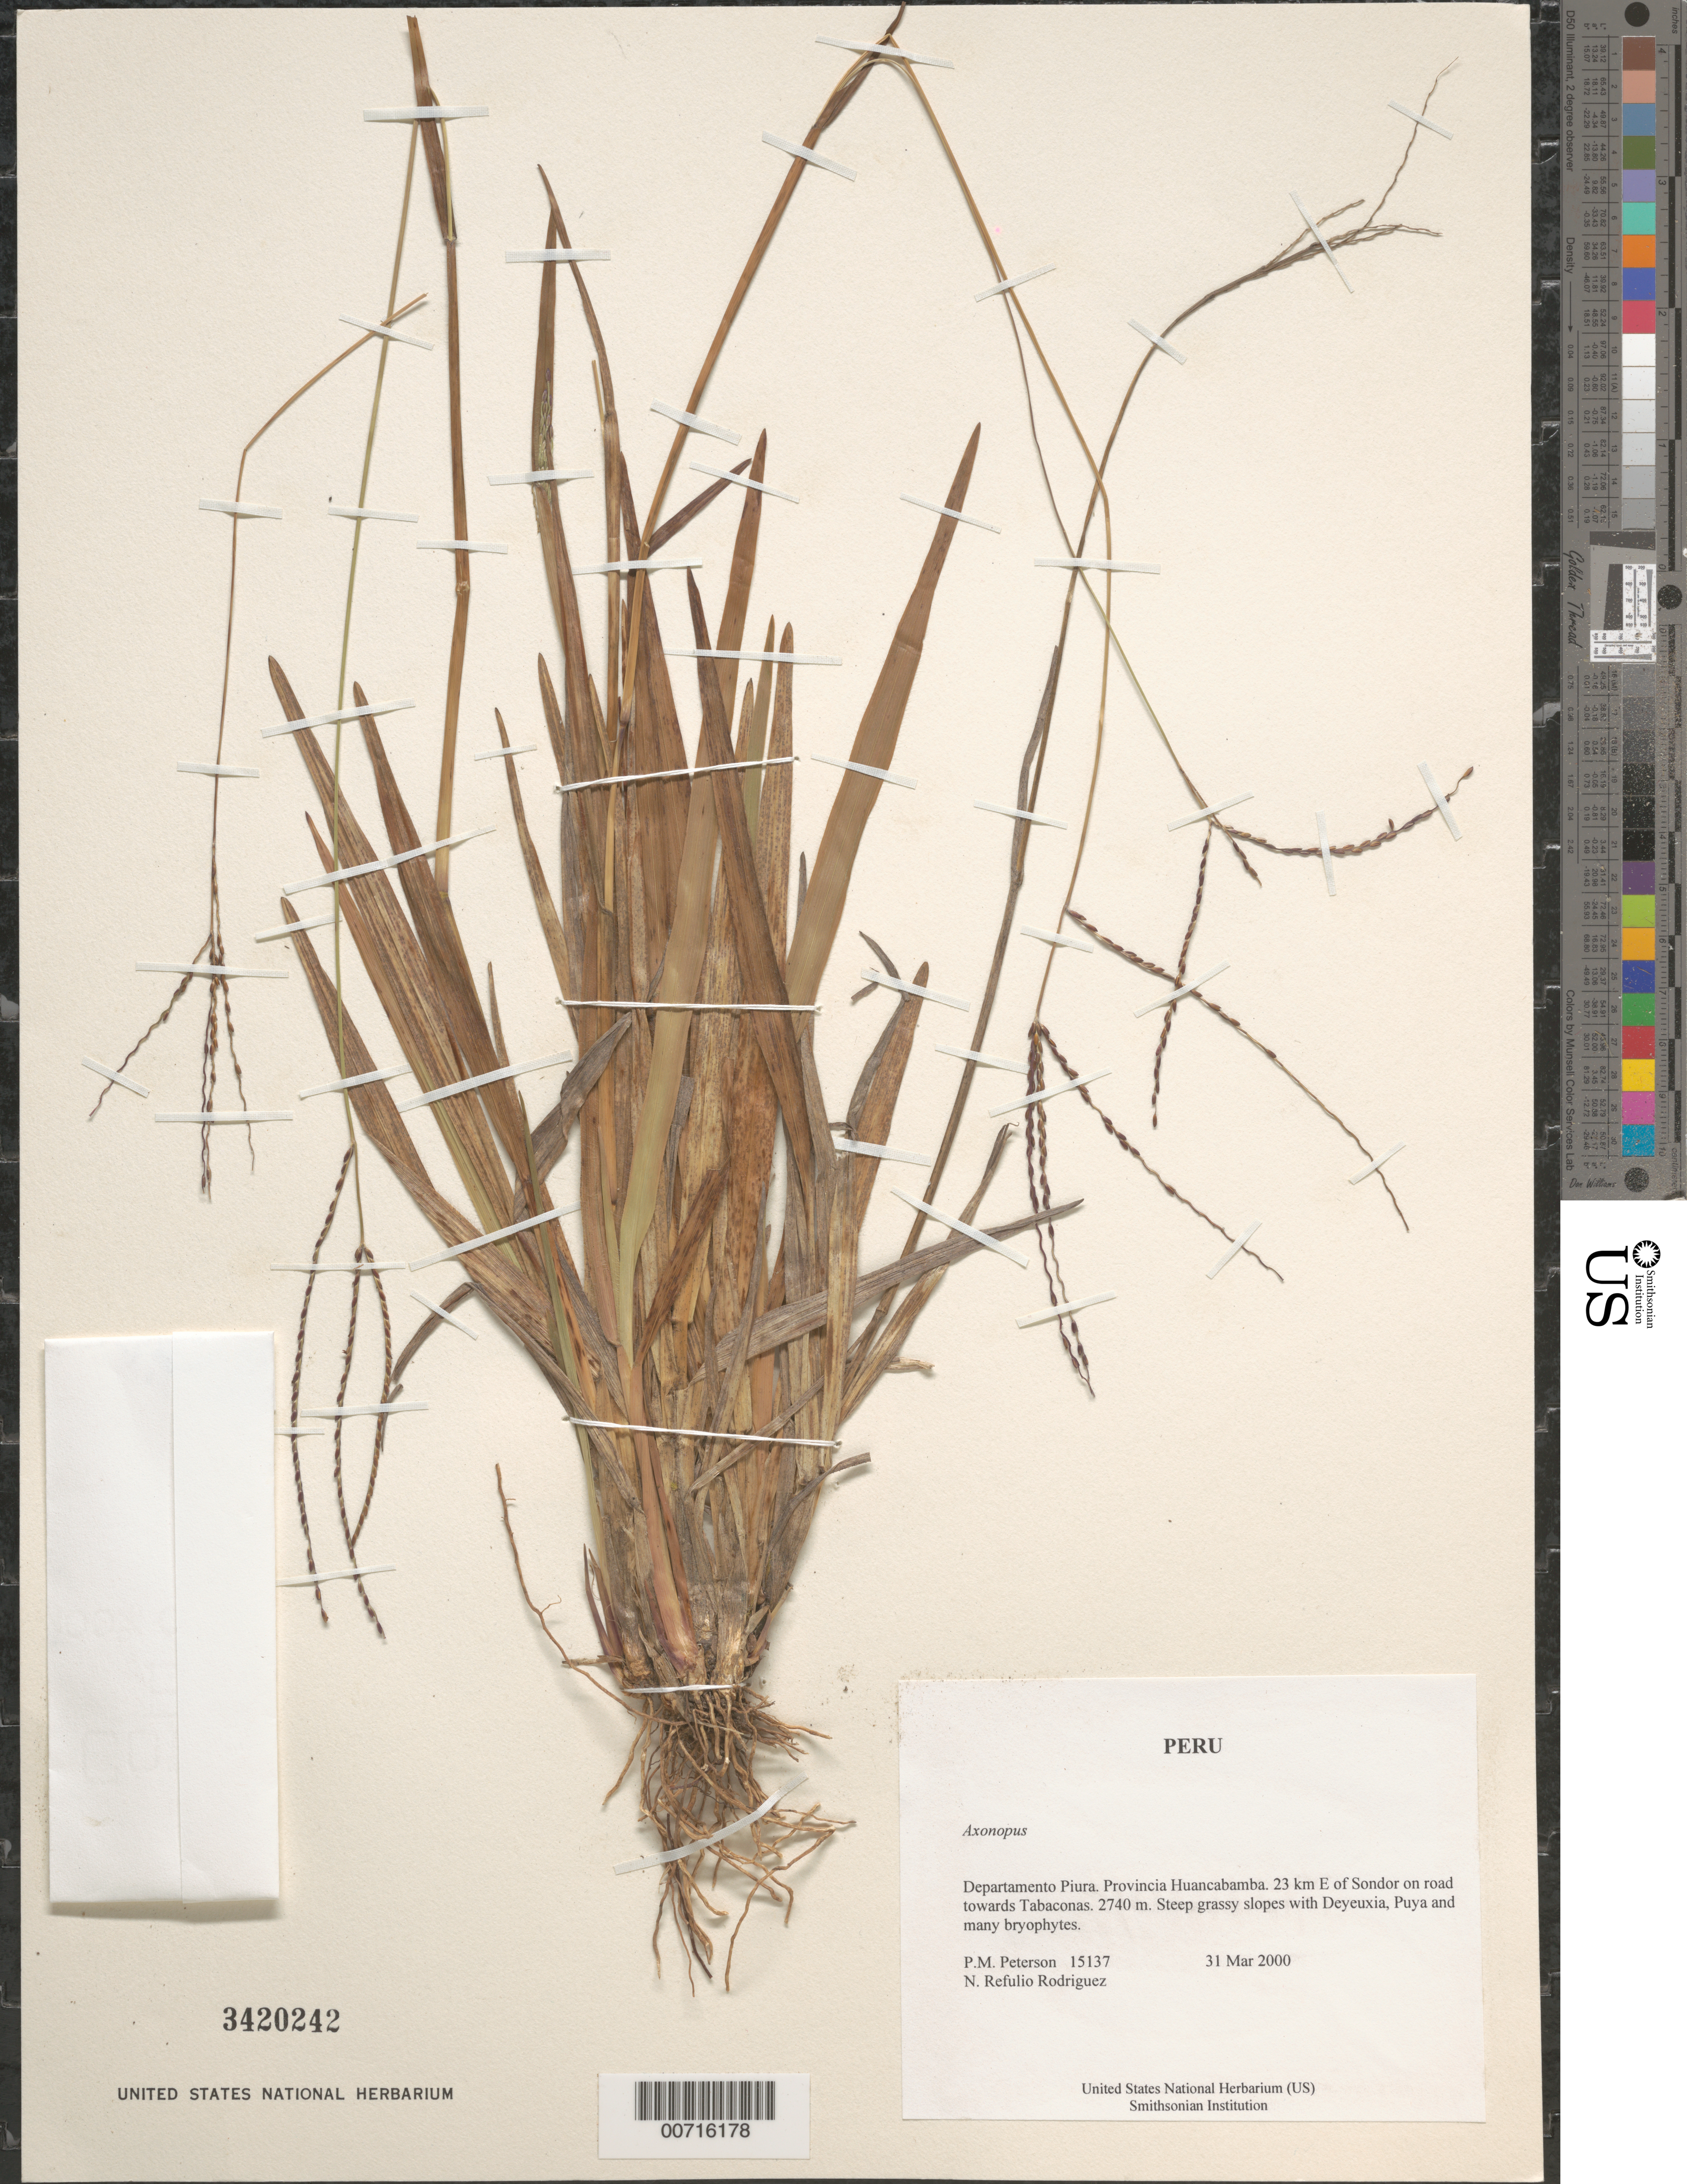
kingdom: Plantae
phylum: Tracheophyta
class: Liliopsida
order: Poales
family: Poaceae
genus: Axonopus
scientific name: Axonopus sp.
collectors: P. M. Peterson & N. Refulio-Rodríguez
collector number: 15137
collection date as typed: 31 Mar 2000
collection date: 2000-03-31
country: Peru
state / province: Piura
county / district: Huancabamba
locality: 23 km E of Sondor on road towards Tabaconas.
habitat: Steep grassy slopes with Deyeuxia, Puya and many bryophytes.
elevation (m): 2740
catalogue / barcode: US 3420242